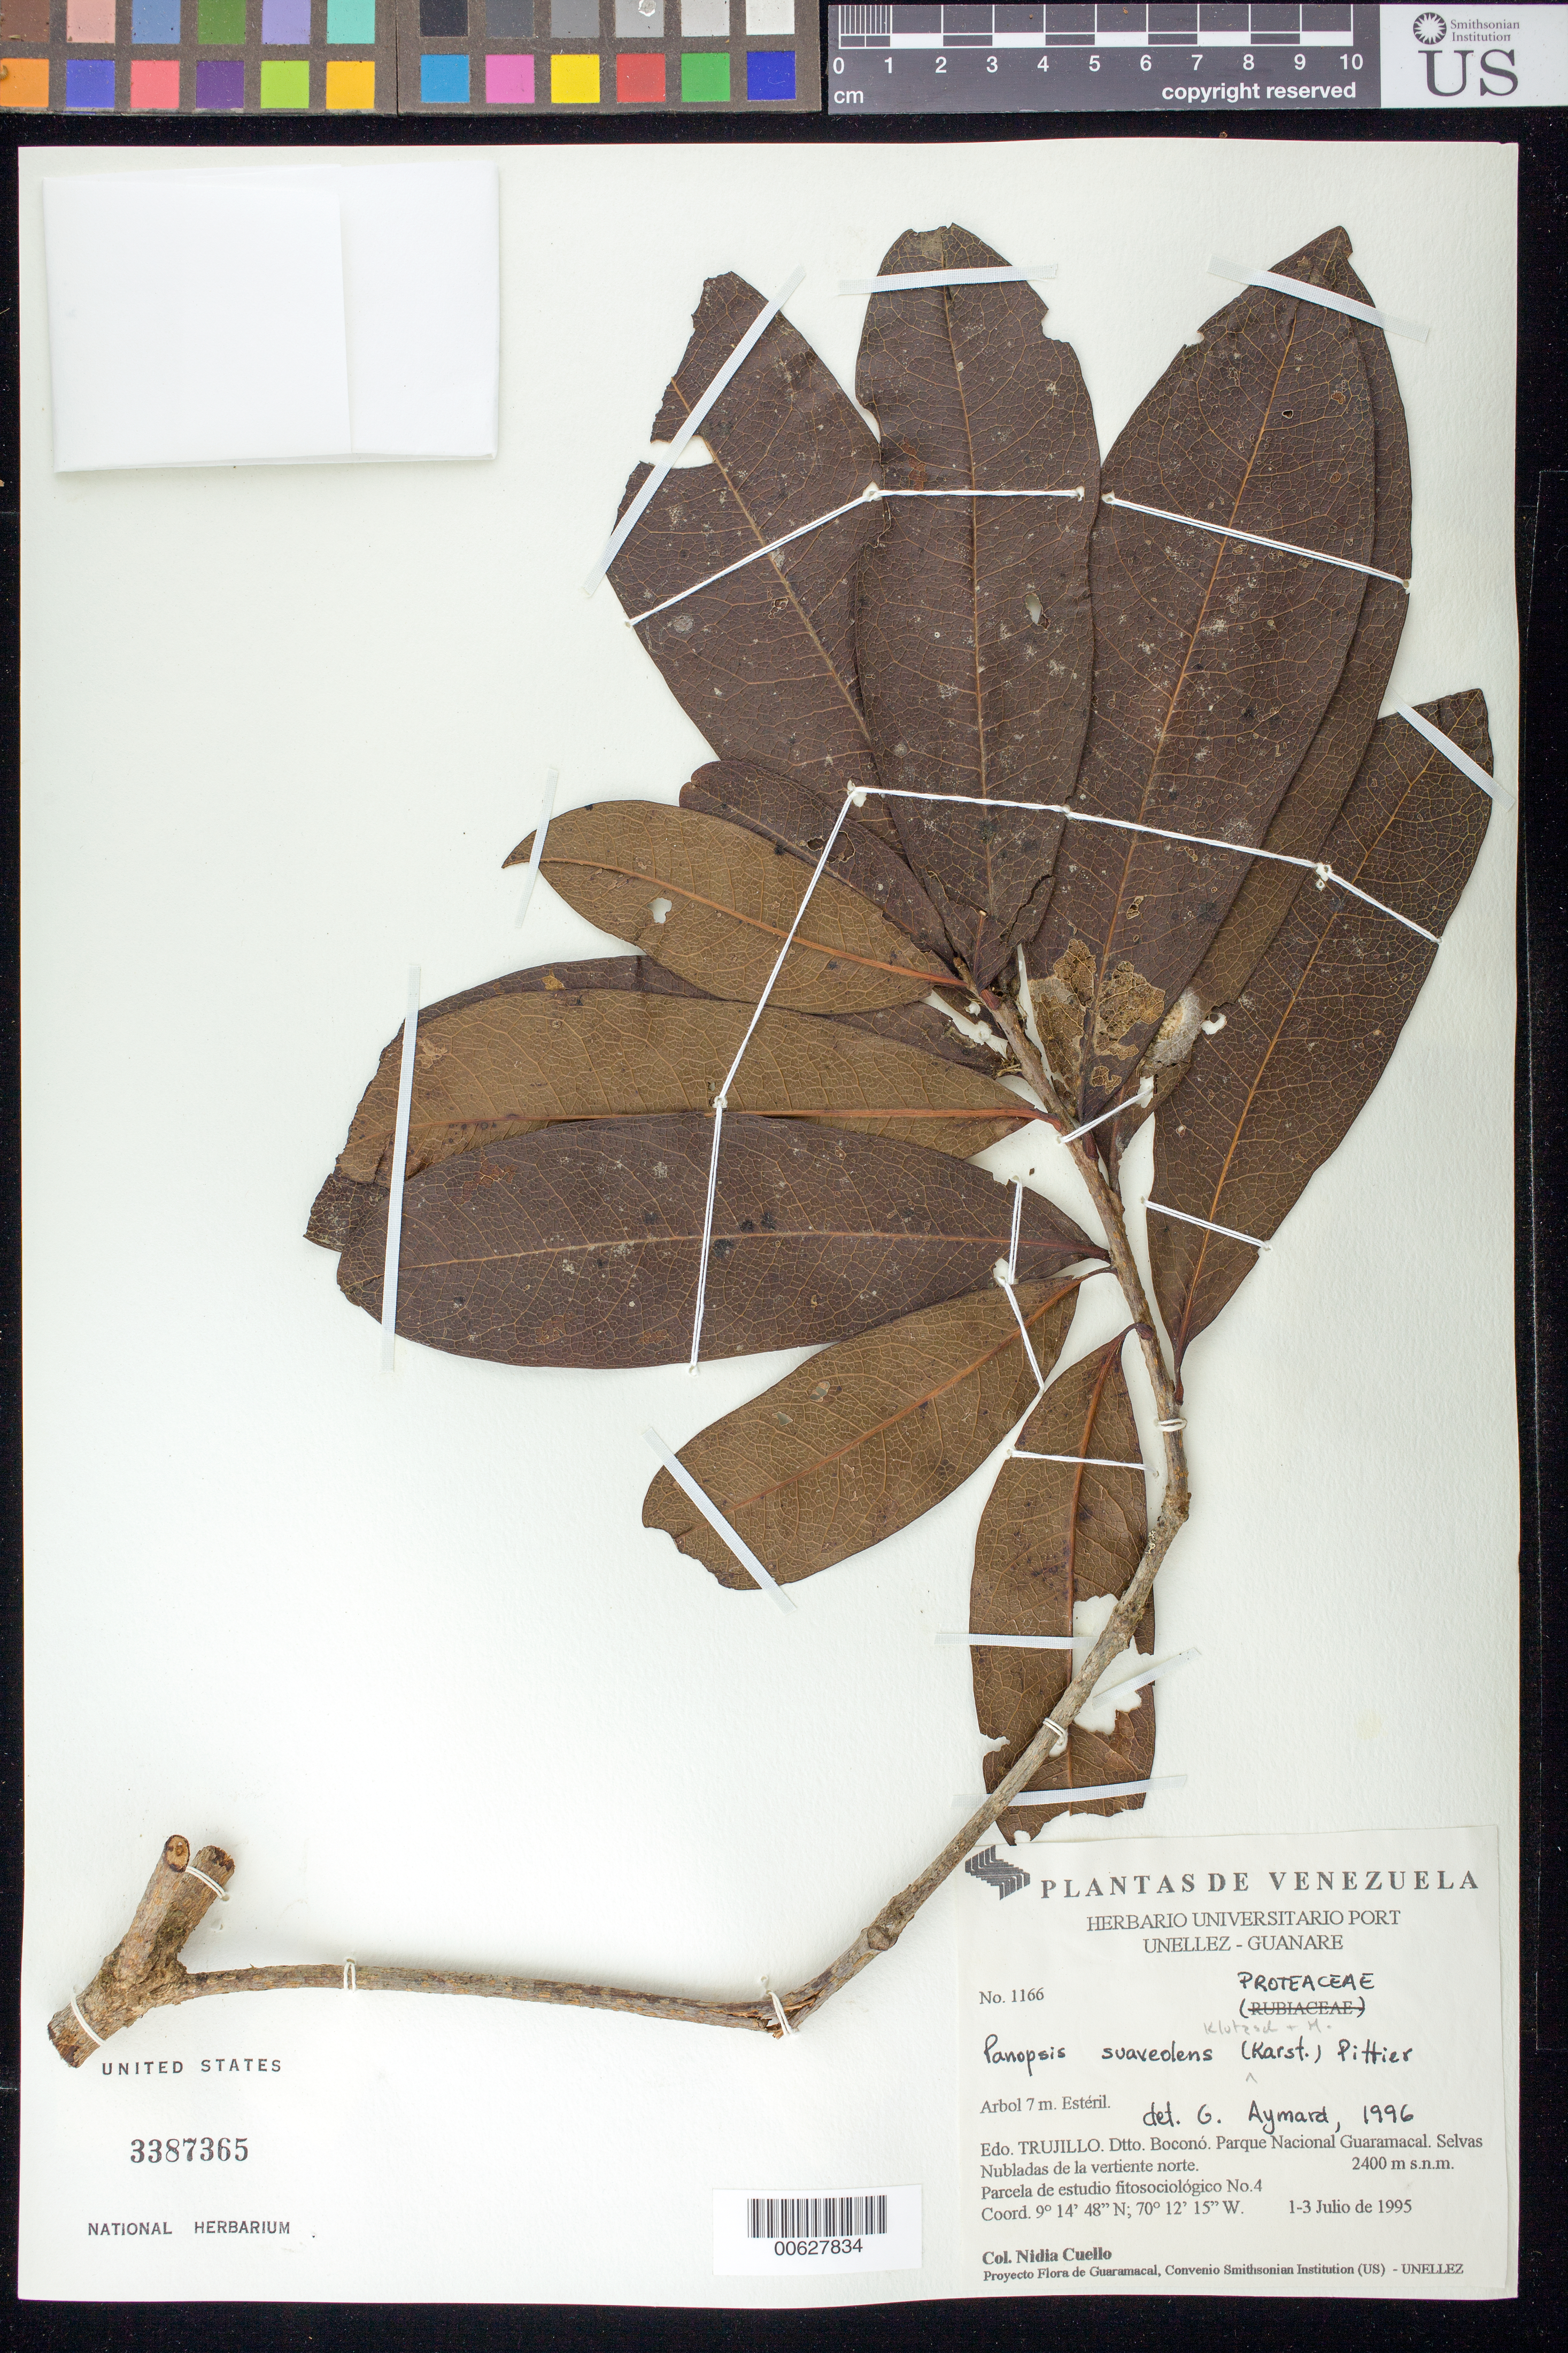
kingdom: Plantae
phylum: Tracheophyta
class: Magnoliopsida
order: Proteales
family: Proteaceae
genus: Panopsis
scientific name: Panopsis suaveolens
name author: (Klotzsch & H. Karst.) Pittier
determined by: Aymard C., G. A., (PORT), Univ. Nac. Exp. de los Llanos Ezequiel Zamora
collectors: N. L. Cuello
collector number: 1166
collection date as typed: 01 Jul 1995 to 03 Jul 1995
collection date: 1995-07-01/1995-07-03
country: Venezuela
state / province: Trujillo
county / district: Boconó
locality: Parque Nacional Guaramacal. Vertiente N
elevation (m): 2400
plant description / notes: PORT, US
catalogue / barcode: US 3387365